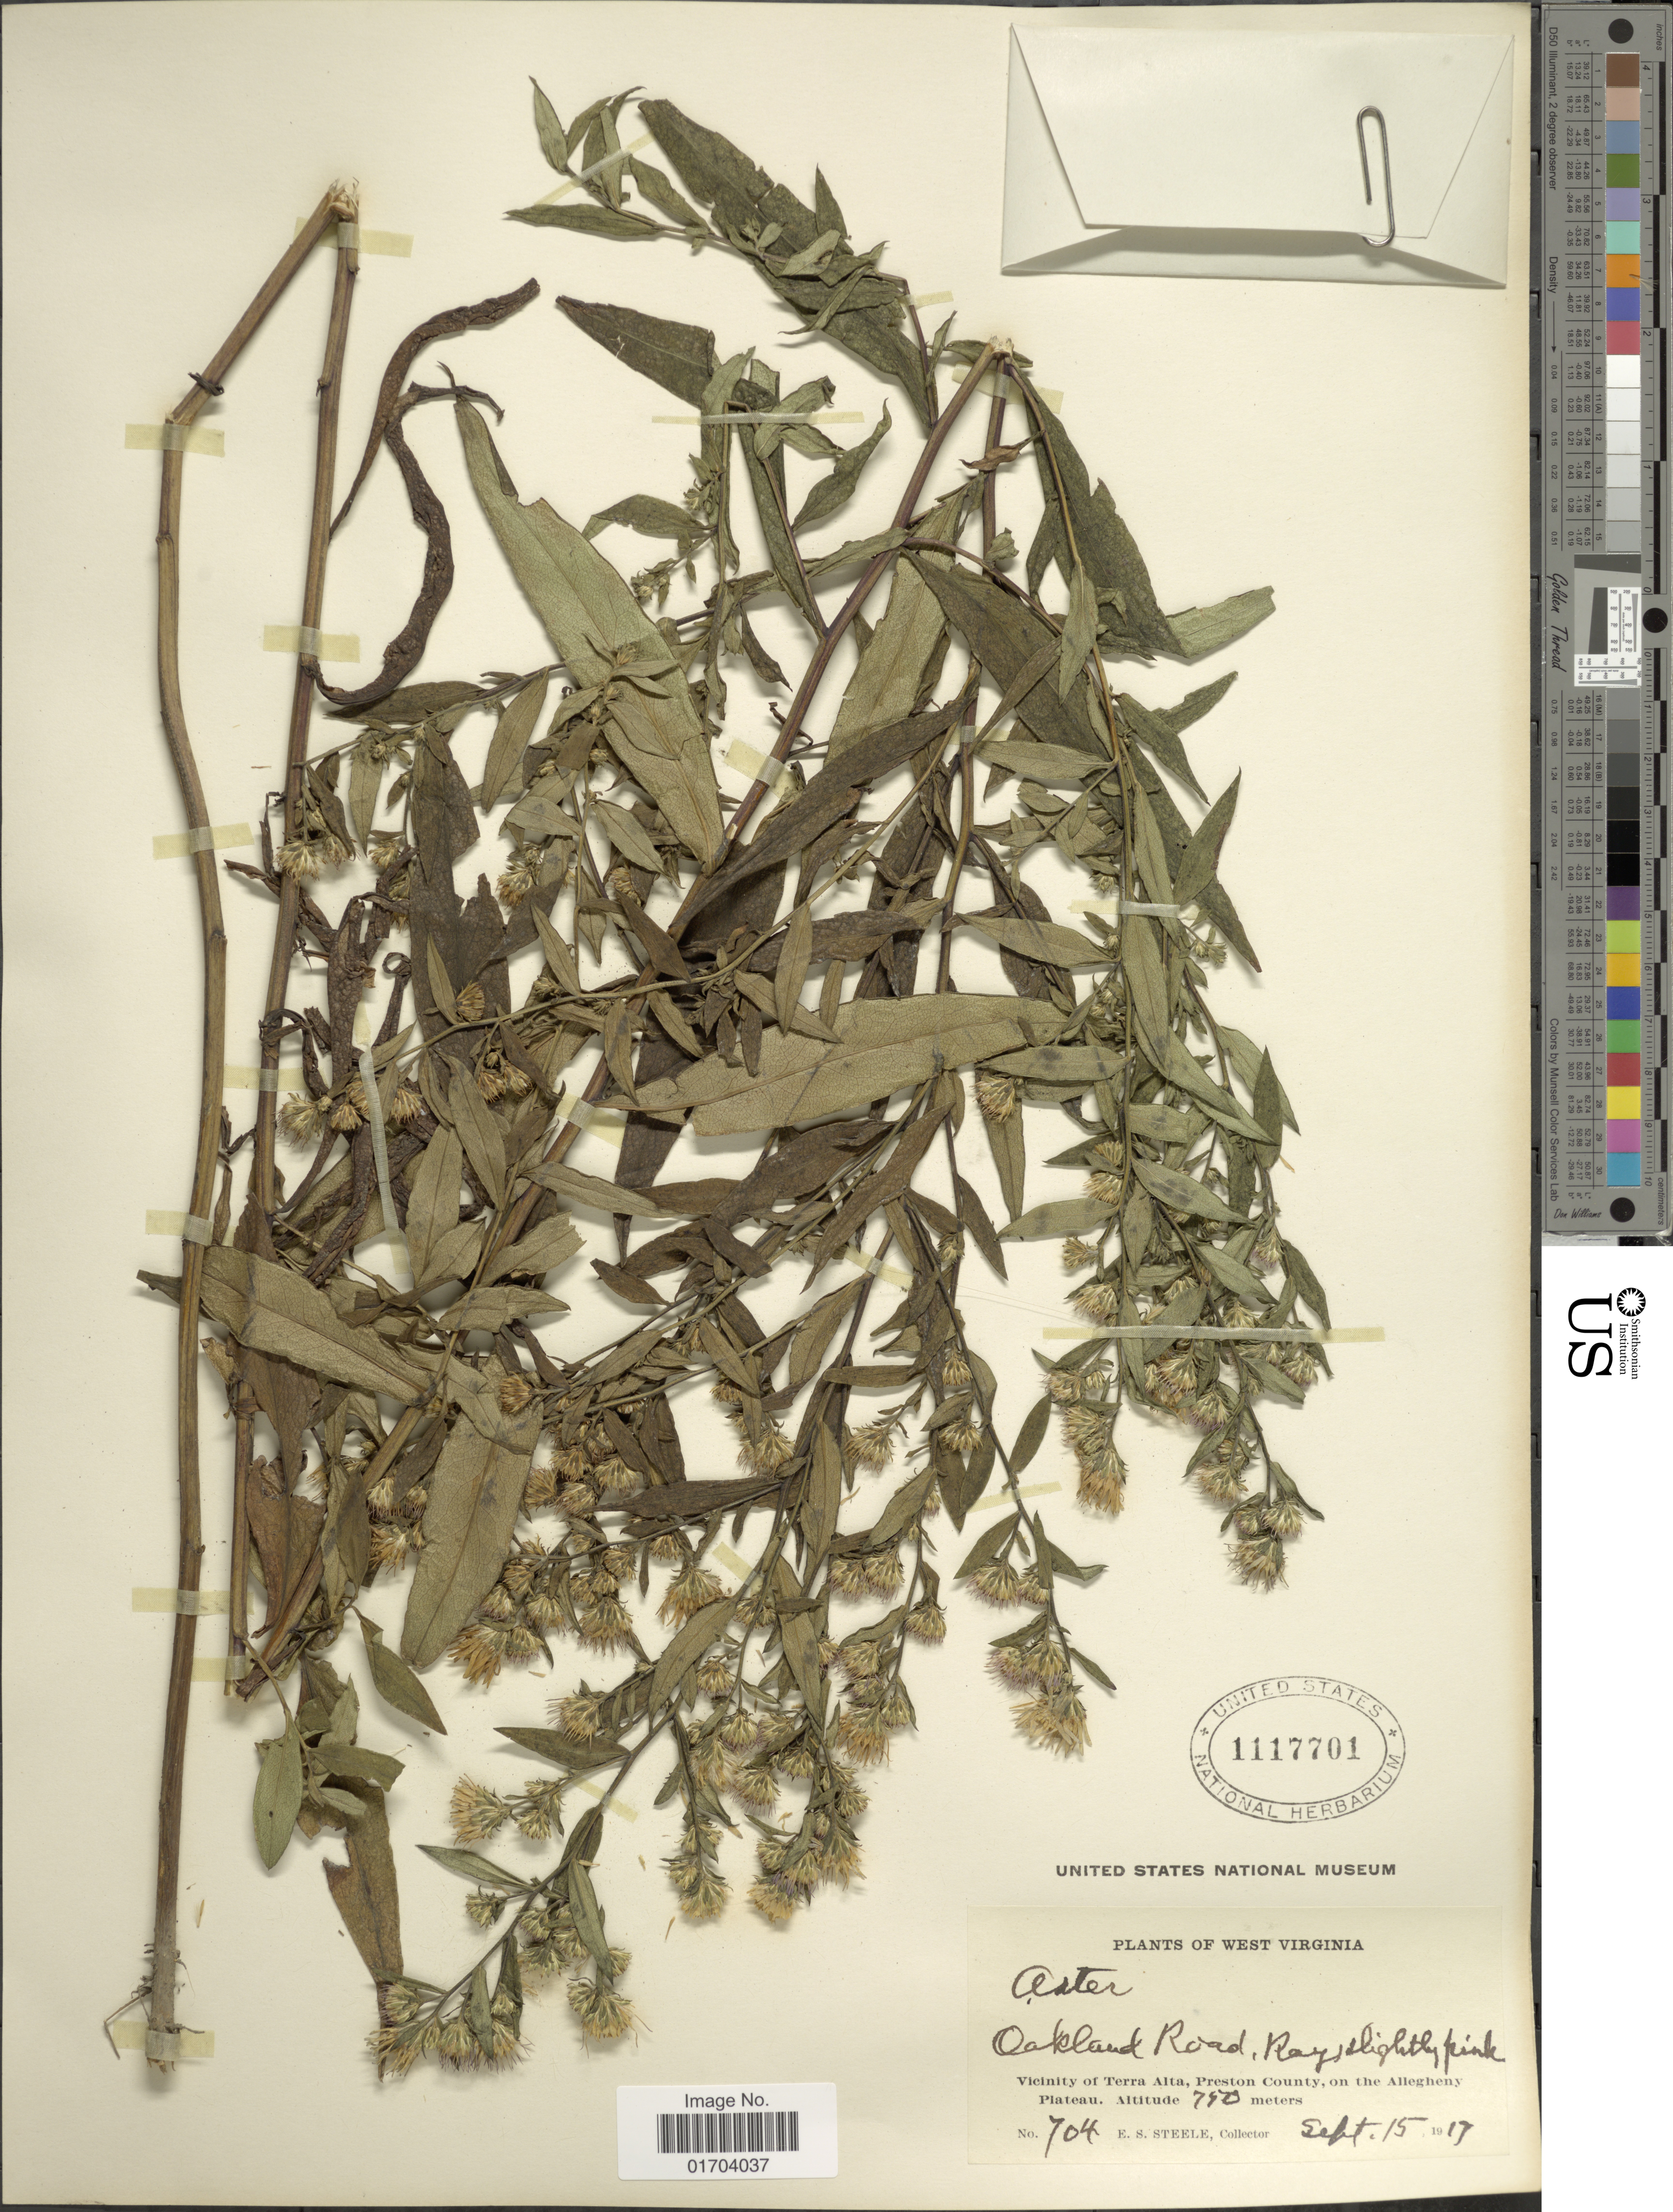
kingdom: Plantae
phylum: Tracheophyta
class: Magnoliopsida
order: Asterales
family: Asteraceae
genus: Aster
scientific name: Aster instabilis E.S. Steele sp. nov. ined.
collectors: E. Steele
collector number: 704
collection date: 1919-09-15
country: United States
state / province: West Virginia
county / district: Preston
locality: Oakland Road, Vicinity of Terra Alta, Preston County, on the Allegheny Plateau.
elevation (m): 750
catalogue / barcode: US 1117701